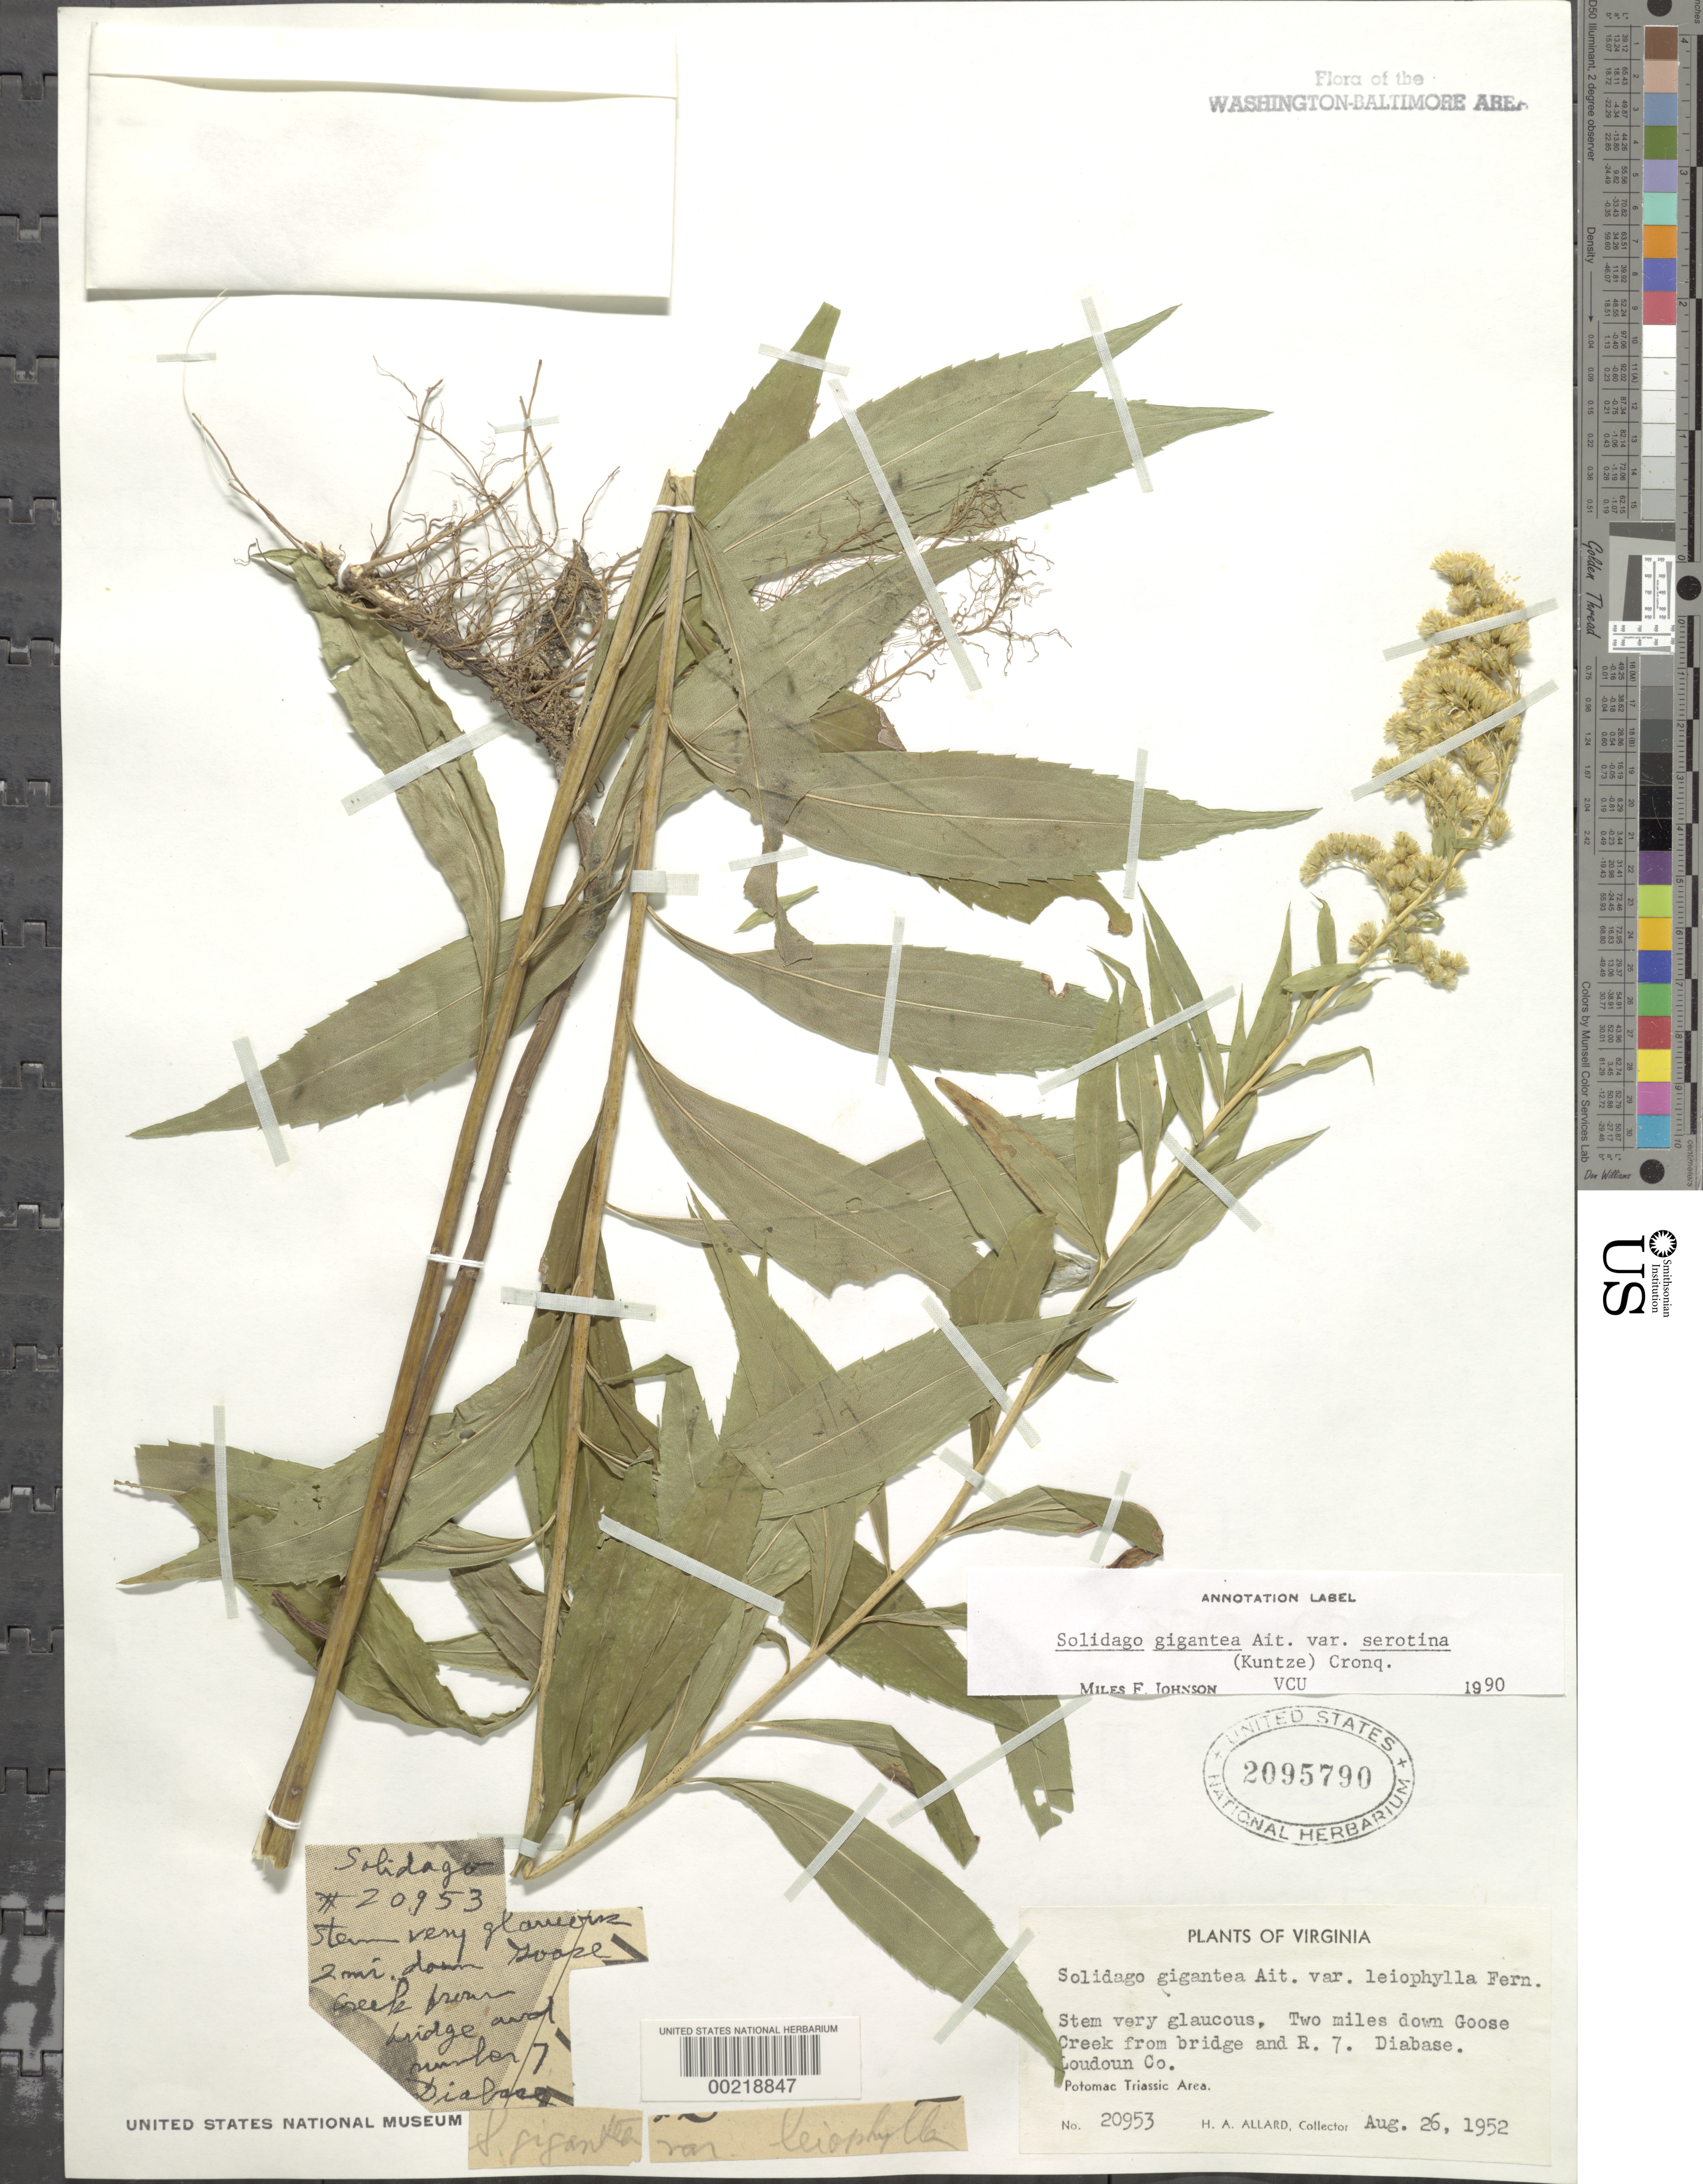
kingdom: Plantae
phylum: Tracheophyta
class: Magnoliopsida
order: Asterales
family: Asteraceae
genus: Solidago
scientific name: Solidago gigantea var. serotina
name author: Fernald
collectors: H. A. Allard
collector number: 20953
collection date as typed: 26 Aug 1952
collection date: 1952-08-26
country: United States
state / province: Virginia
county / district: Loudoun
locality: downstream from Rt. 7 on Goose Creek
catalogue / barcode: US 2095790